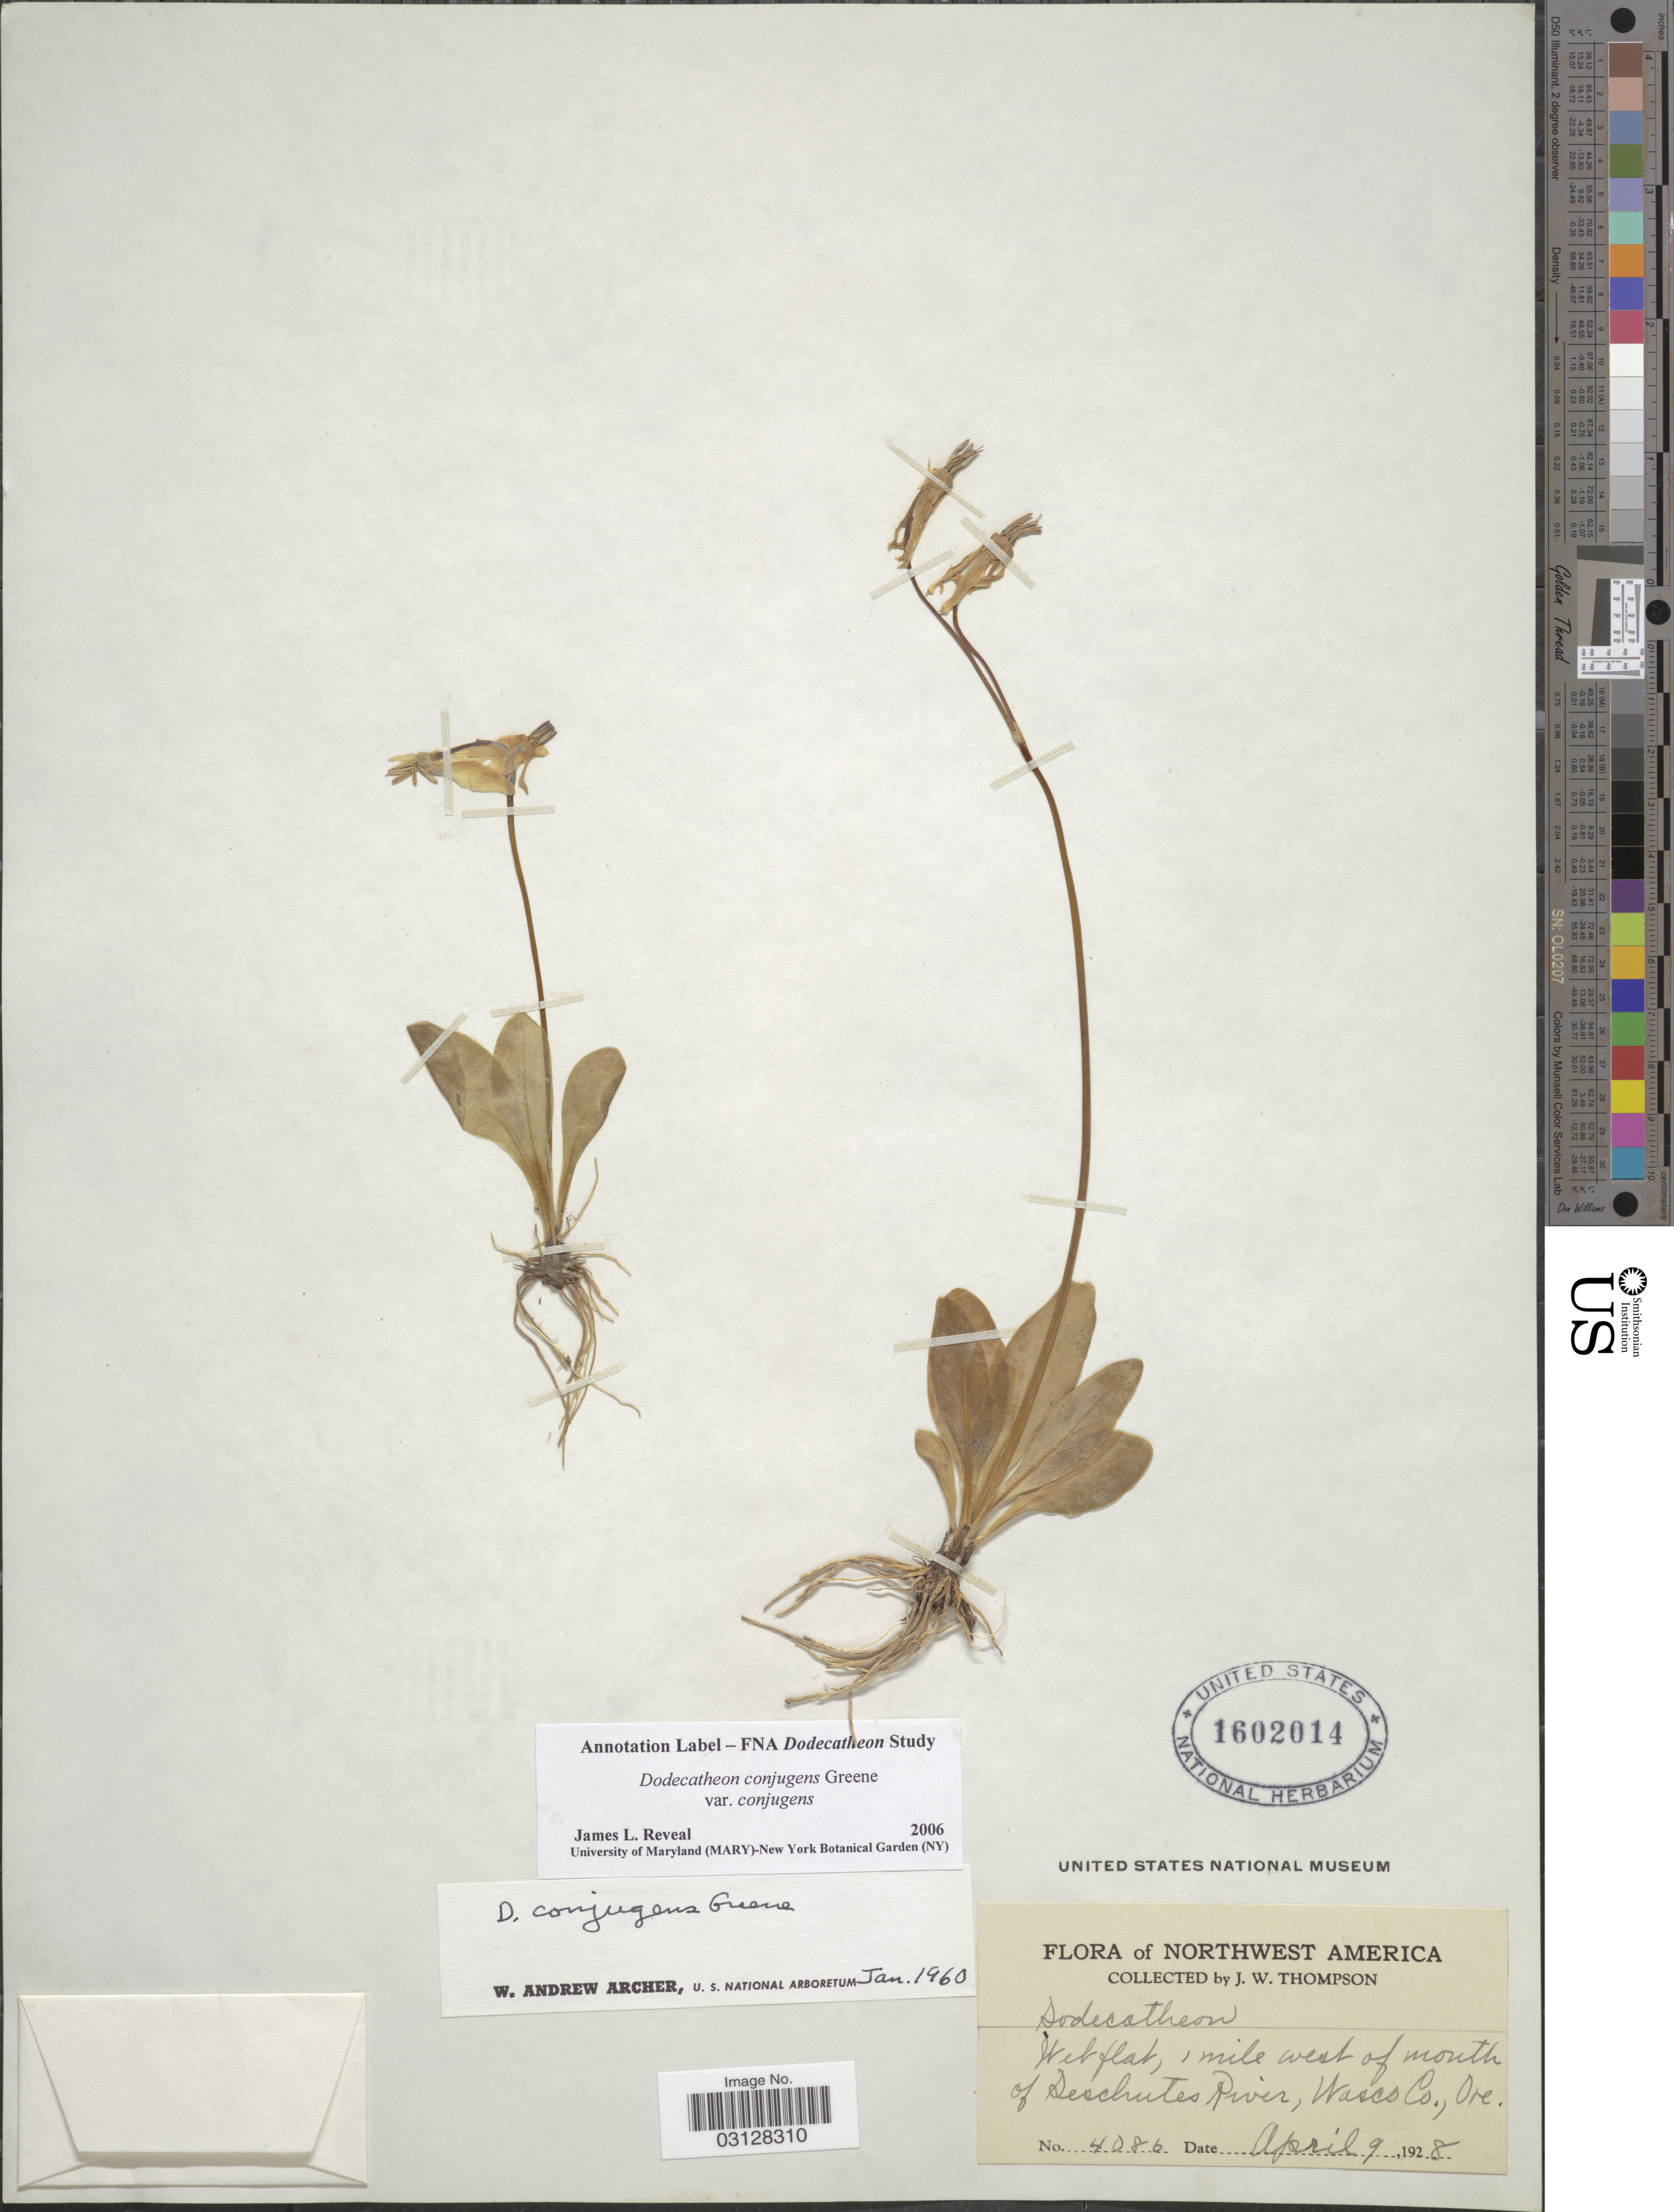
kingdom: Plantae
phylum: Tracheophyta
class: Magnoliopsida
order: Ericales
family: Primulaceae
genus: Dodecatheon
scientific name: Dodecatheon conjugens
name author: Greene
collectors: J. W. Thomson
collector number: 4086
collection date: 1928-04-09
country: United States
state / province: Oregon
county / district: Wasco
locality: Northwest America. Wet flat, 1 mile west of mouth of Deschutes River, Wasco Co.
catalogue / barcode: US 1602014